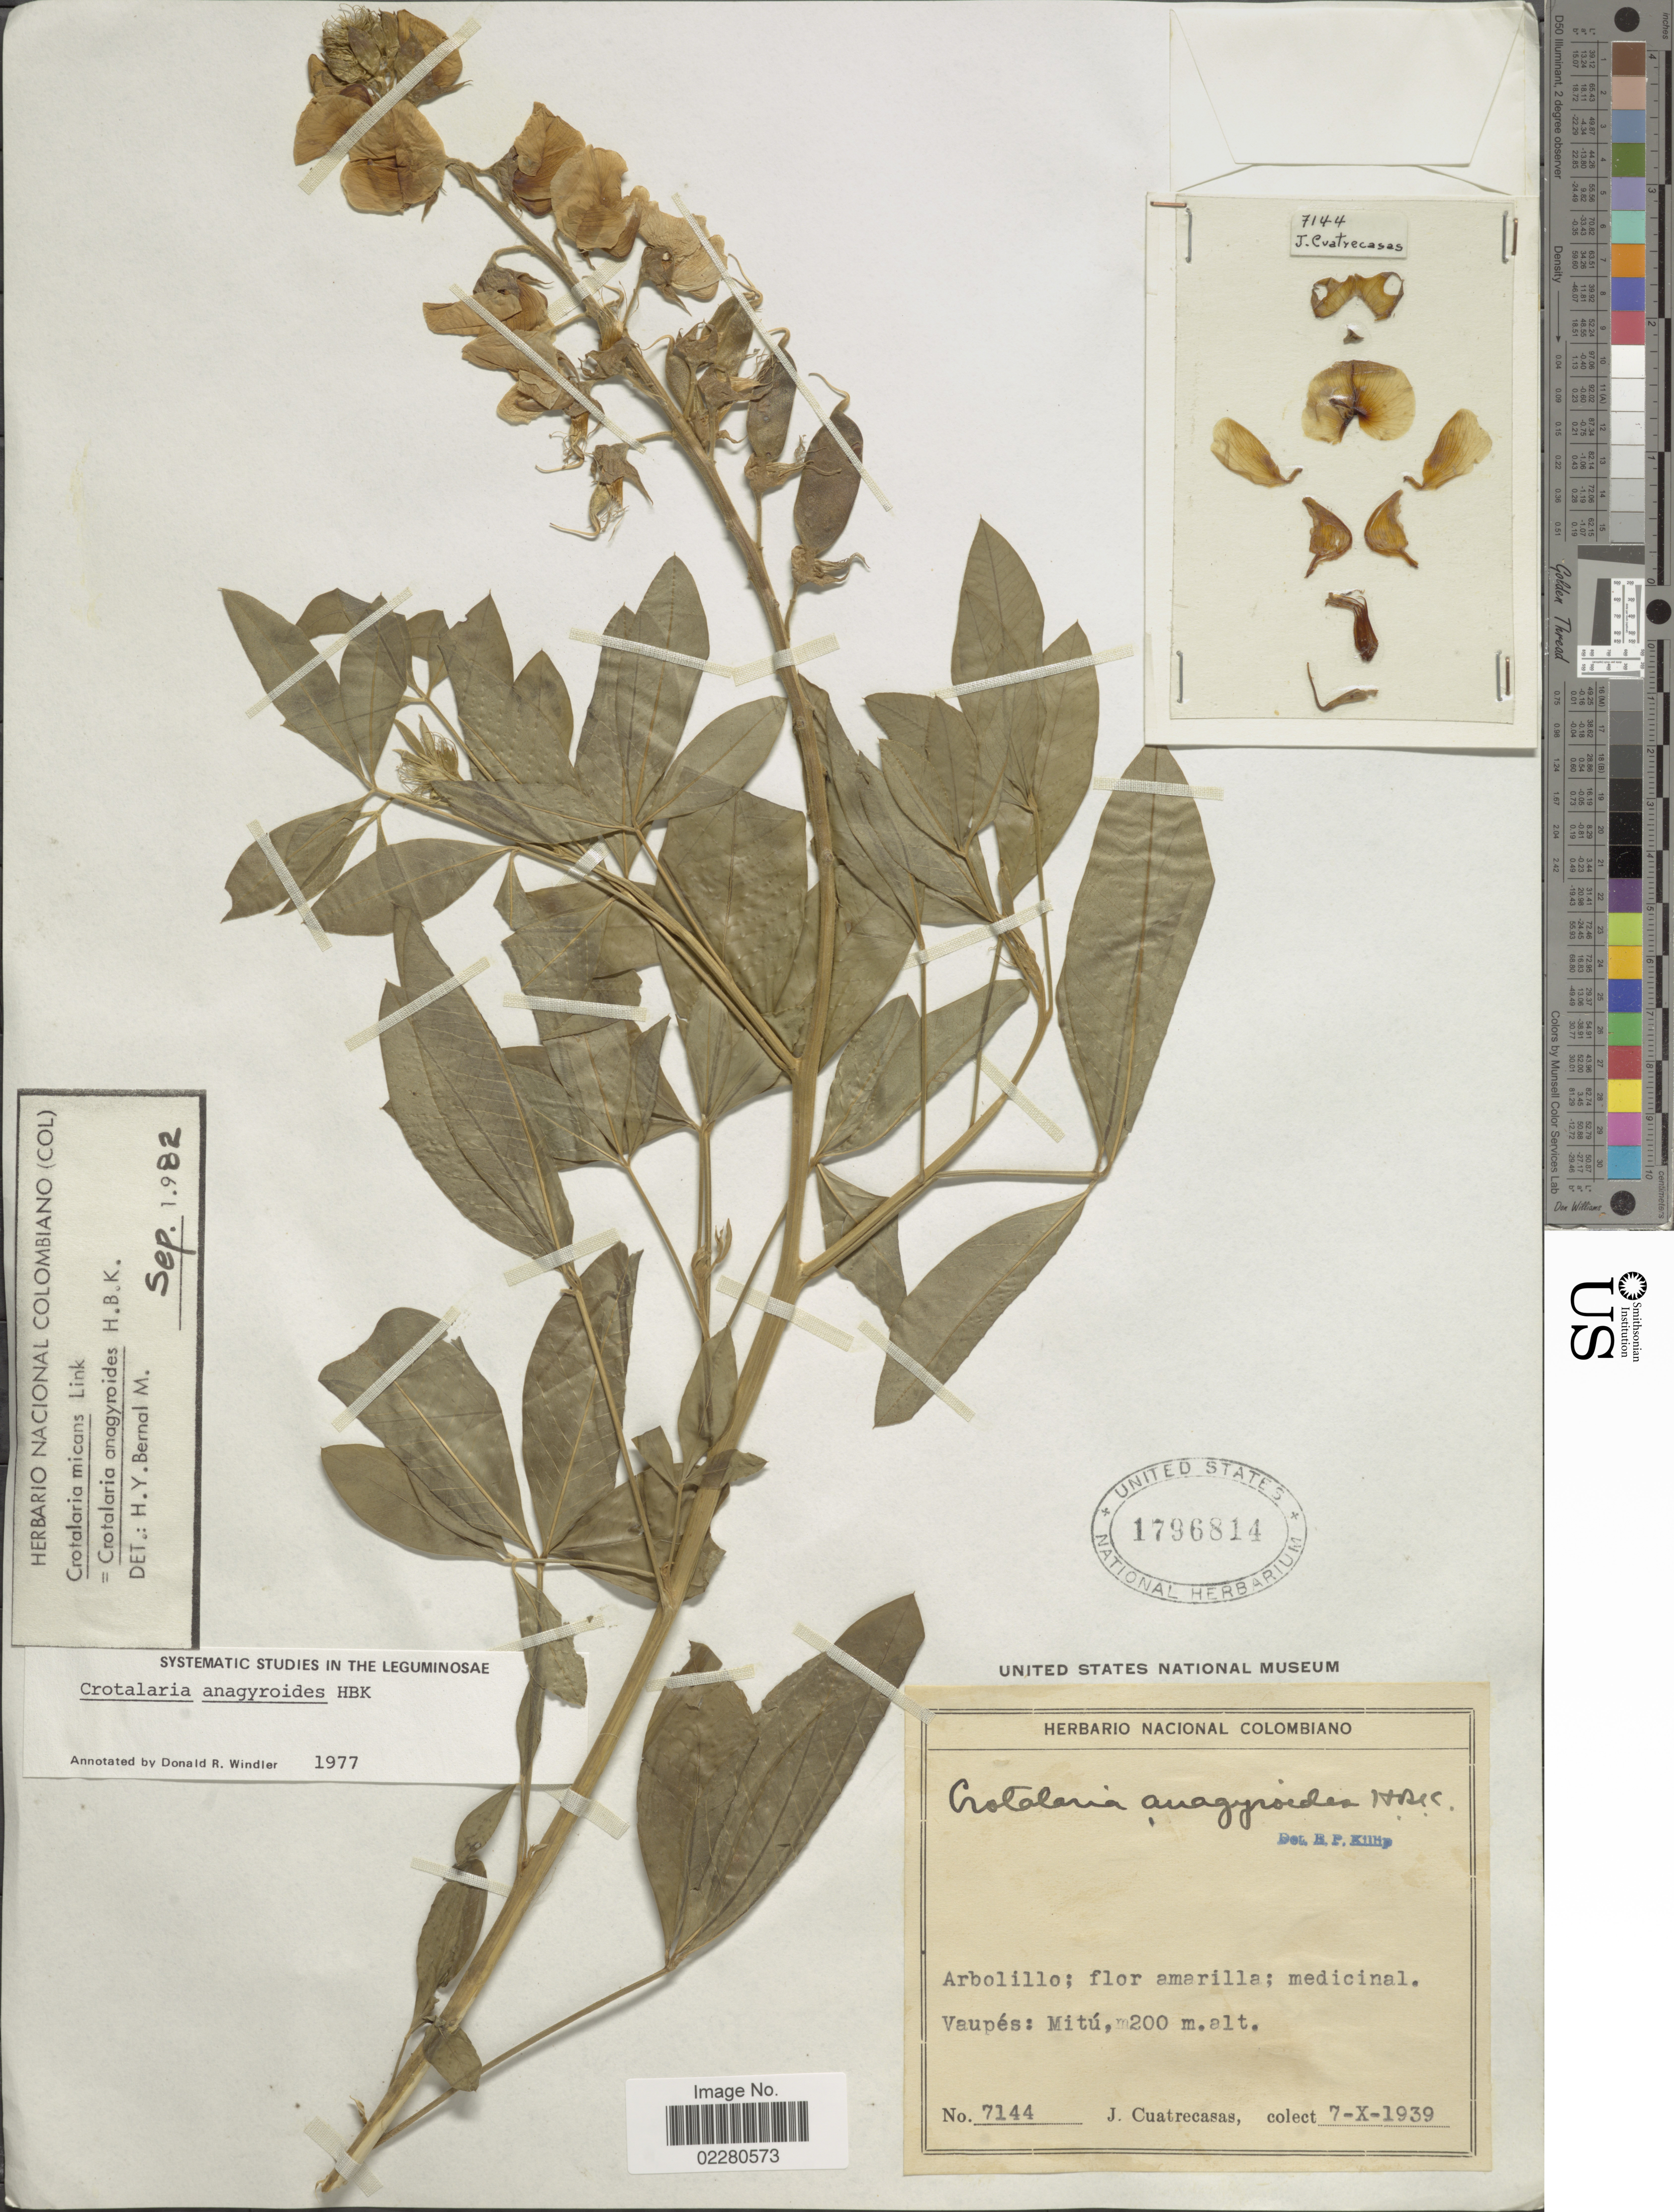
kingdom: Plantae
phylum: Tracheophyta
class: Magnoliopsida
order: Fabales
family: Fabaceae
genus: Crotalaria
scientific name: Crotalaria anagyroides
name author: Kunth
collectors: J. Cuatrecasas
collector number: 7144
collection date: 1939-10-07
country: Colombia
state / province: Vaupés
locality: Vaupés: Mitú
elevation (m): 200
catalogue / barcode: US 1796814